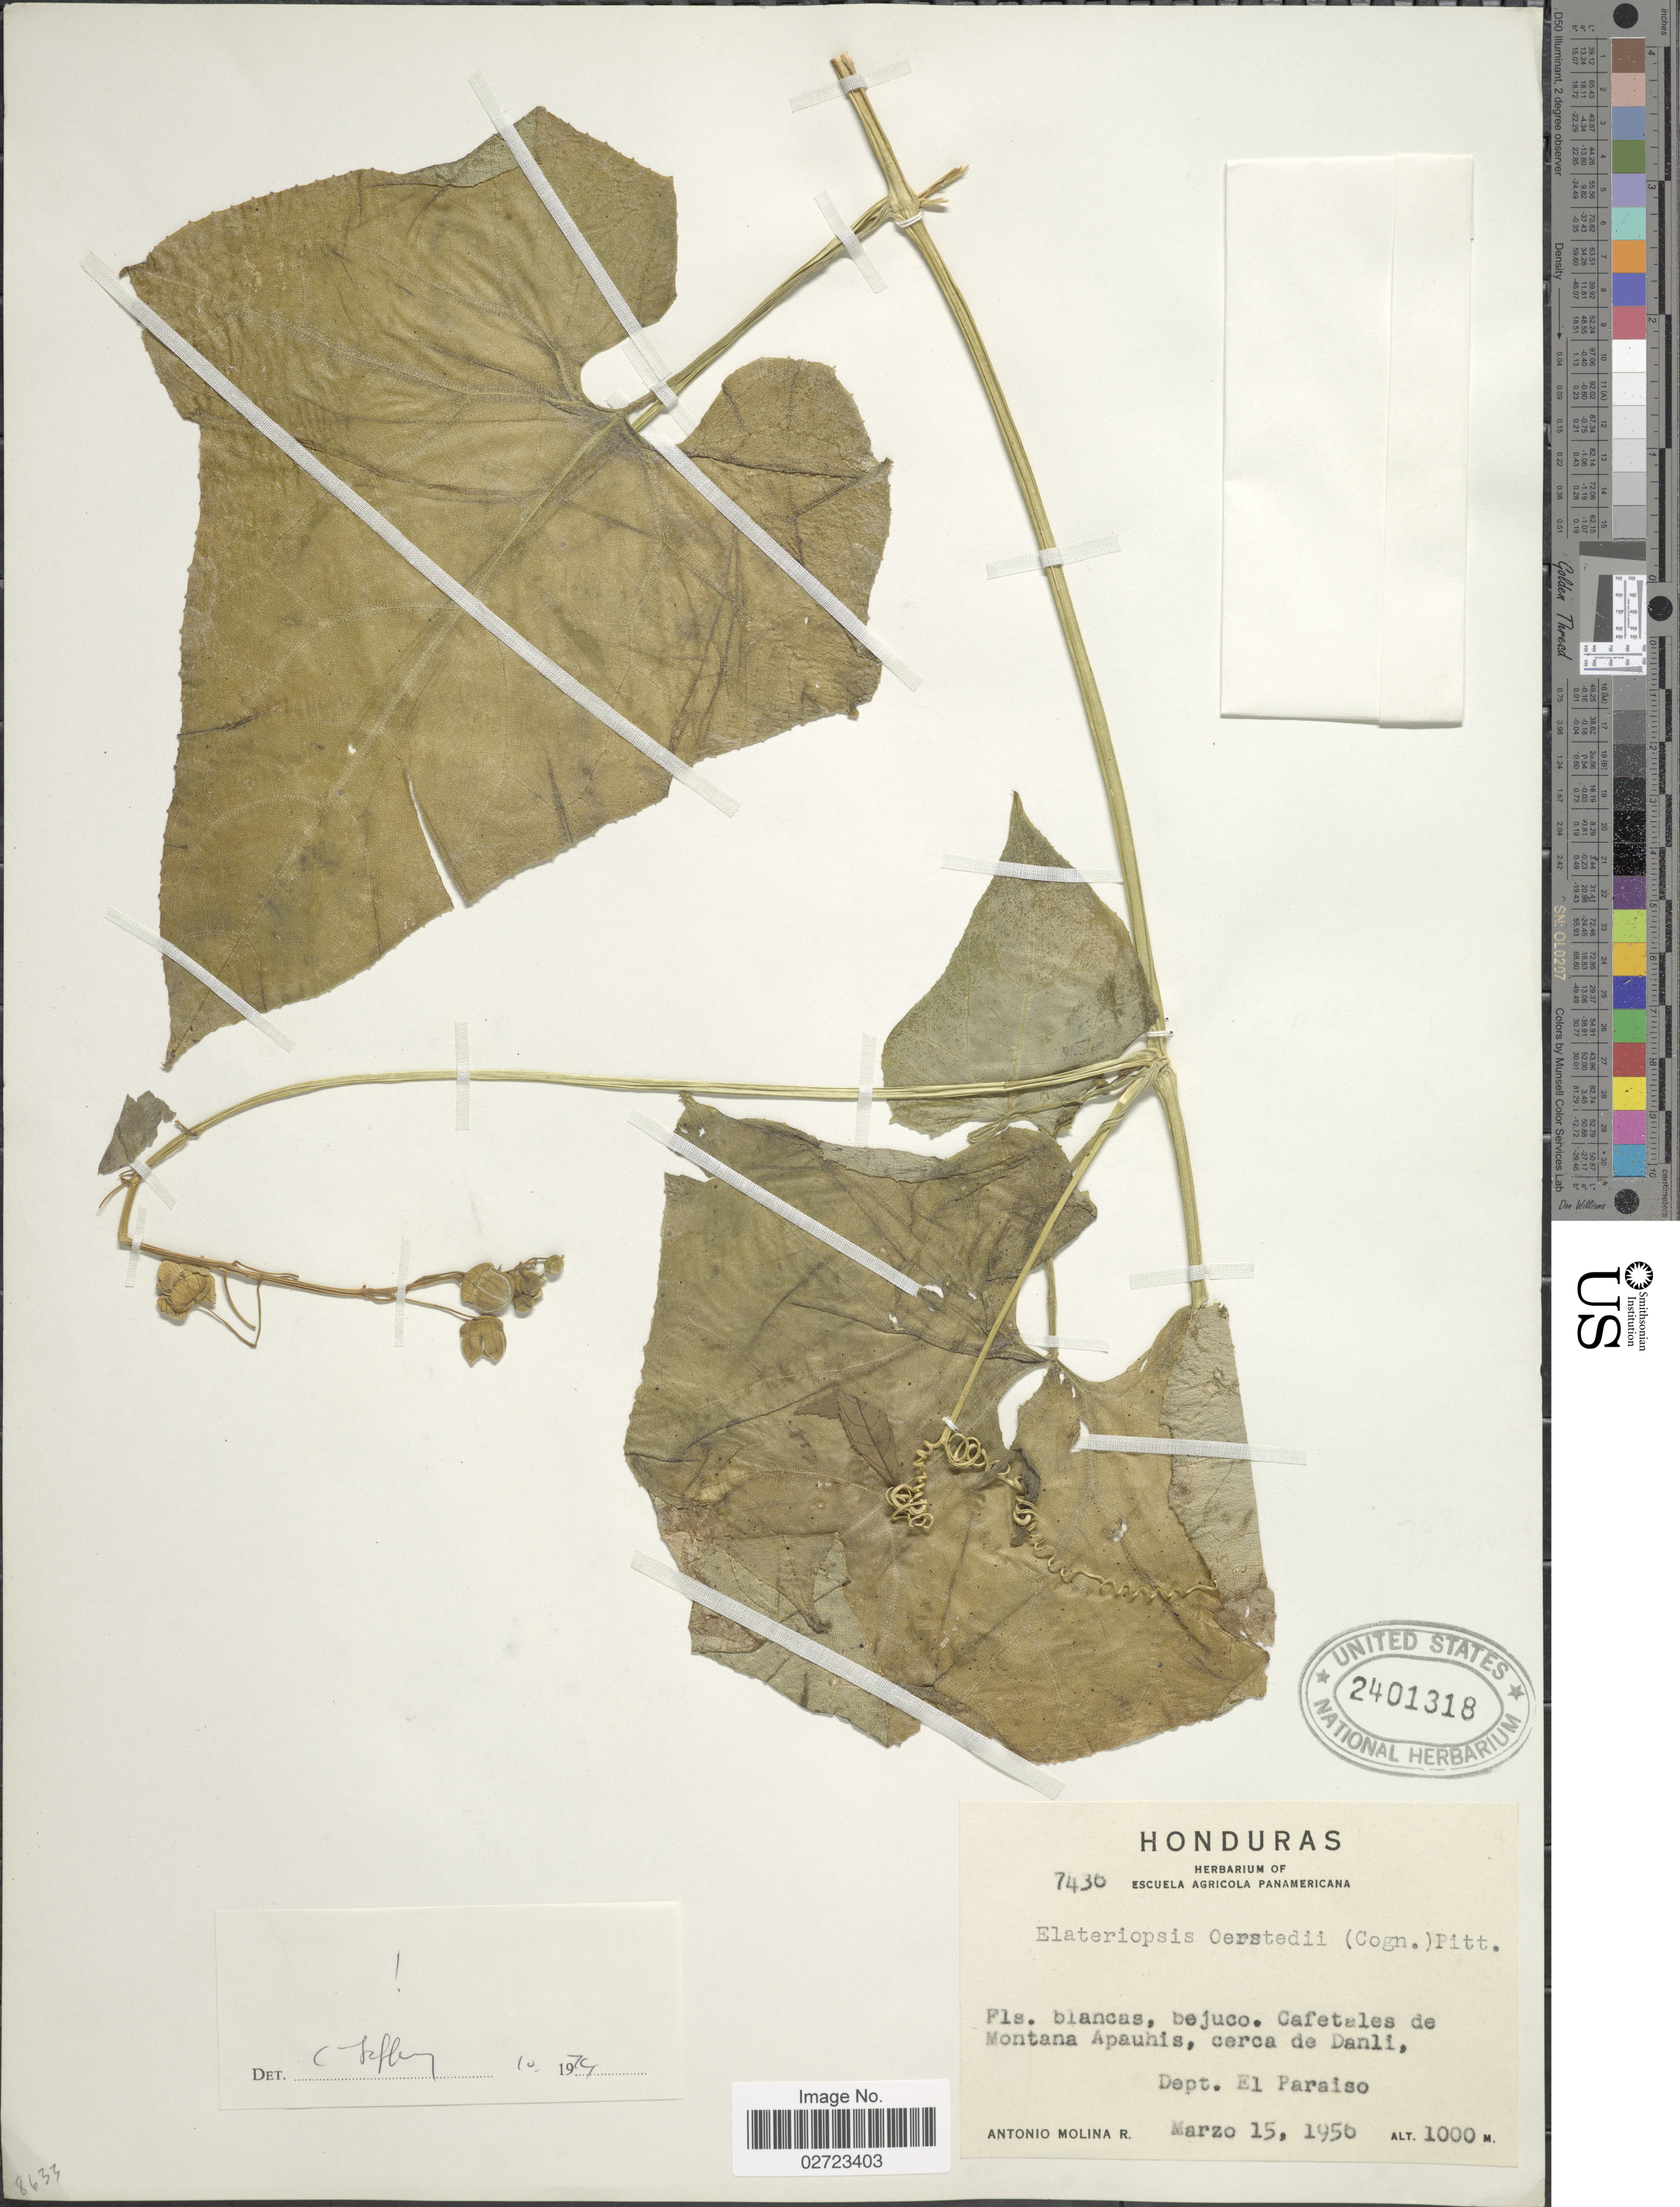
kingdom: Plantae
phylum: Tracheophyta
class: Magnoliopsida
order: Cucurbitales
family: Cucurbitaceae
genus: Hanburia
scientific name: Hanburia oerstedii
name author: (Cogn.) H. Schaef. & S.S. Renner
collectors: A. Molina R.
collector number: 7436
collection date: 1956-03-15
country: Honduras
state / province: El Paraíso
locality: Cafetales de Montana Apauhis, cerca de Danli.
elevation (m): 1000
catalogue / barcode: US 2401318